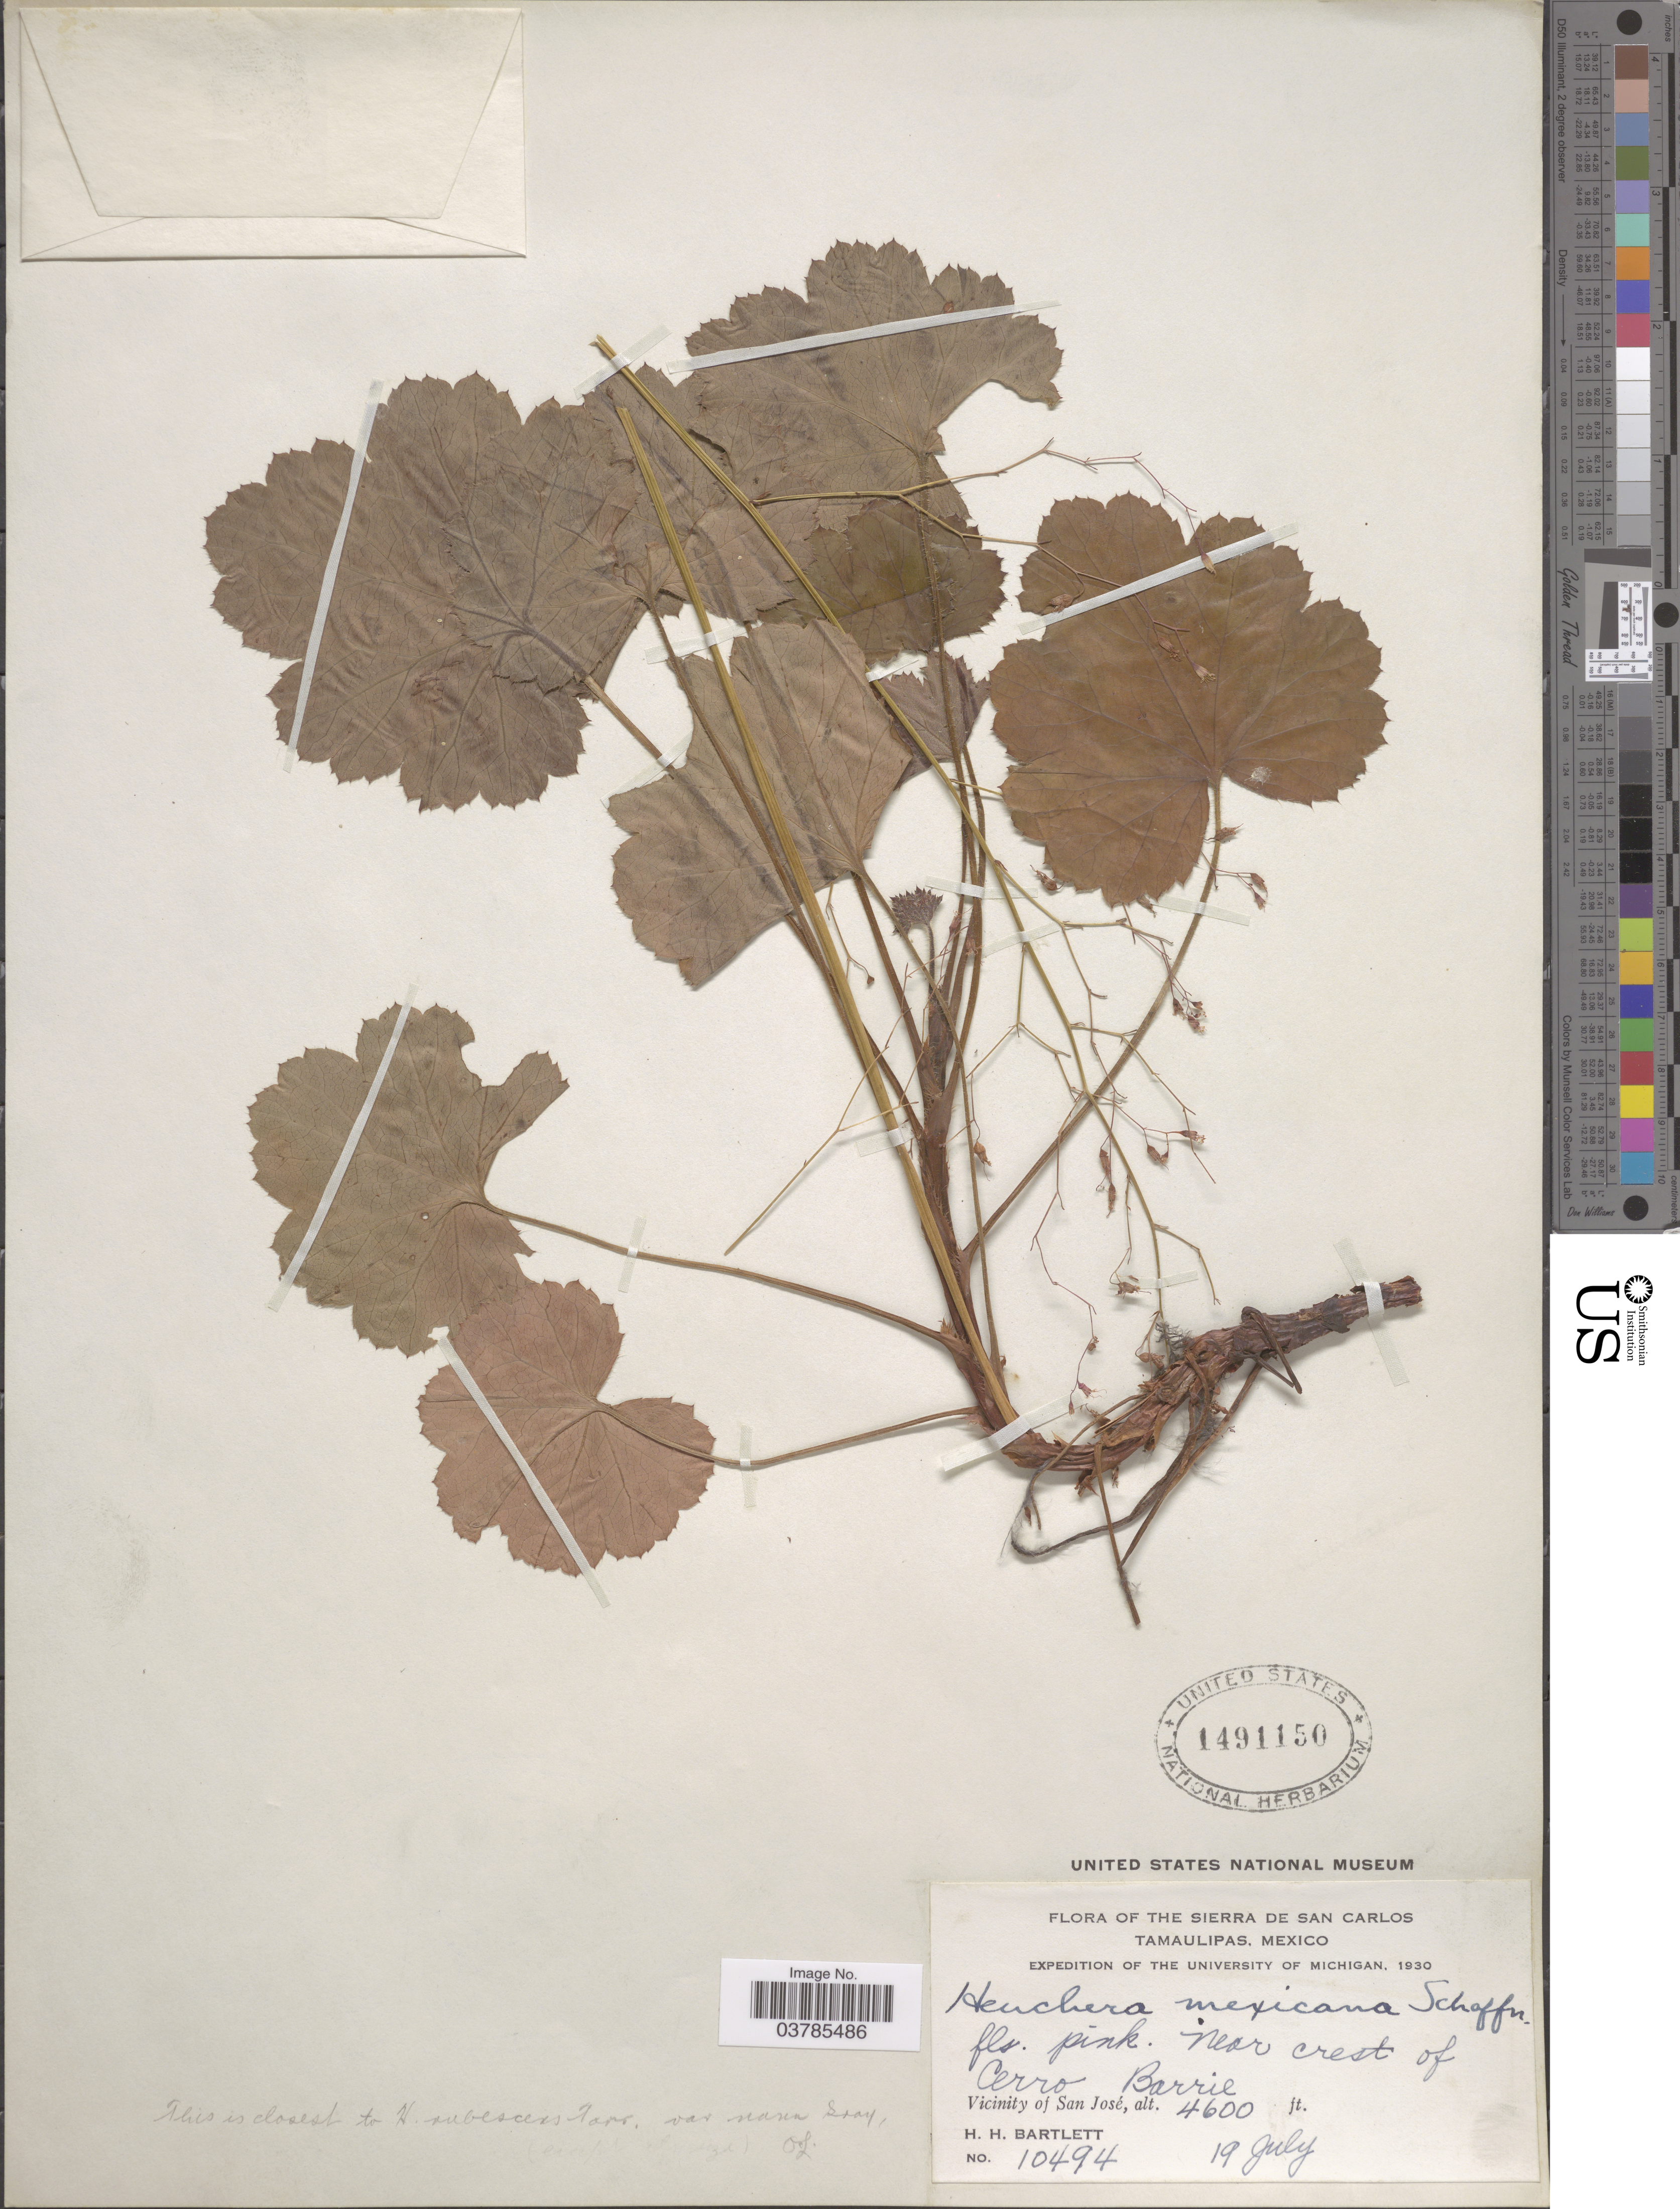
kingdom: Plantae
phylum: Tracheophyta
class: Magnoliopsida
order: Saxifragales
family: Saxifragaceae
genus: Heuchera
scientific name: Heuchera mexicana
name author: W. Schaffn. ex Rydb.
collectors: H. H. Bartlett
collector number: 10494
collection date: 1930-07-19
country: Mexico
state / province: Tamaulipas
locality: The Sierra de San Carlos. Tamaulipas. Near crest of Cerro Barrie. Vicinity of San José.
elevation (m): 1402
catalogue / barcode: US 1491150